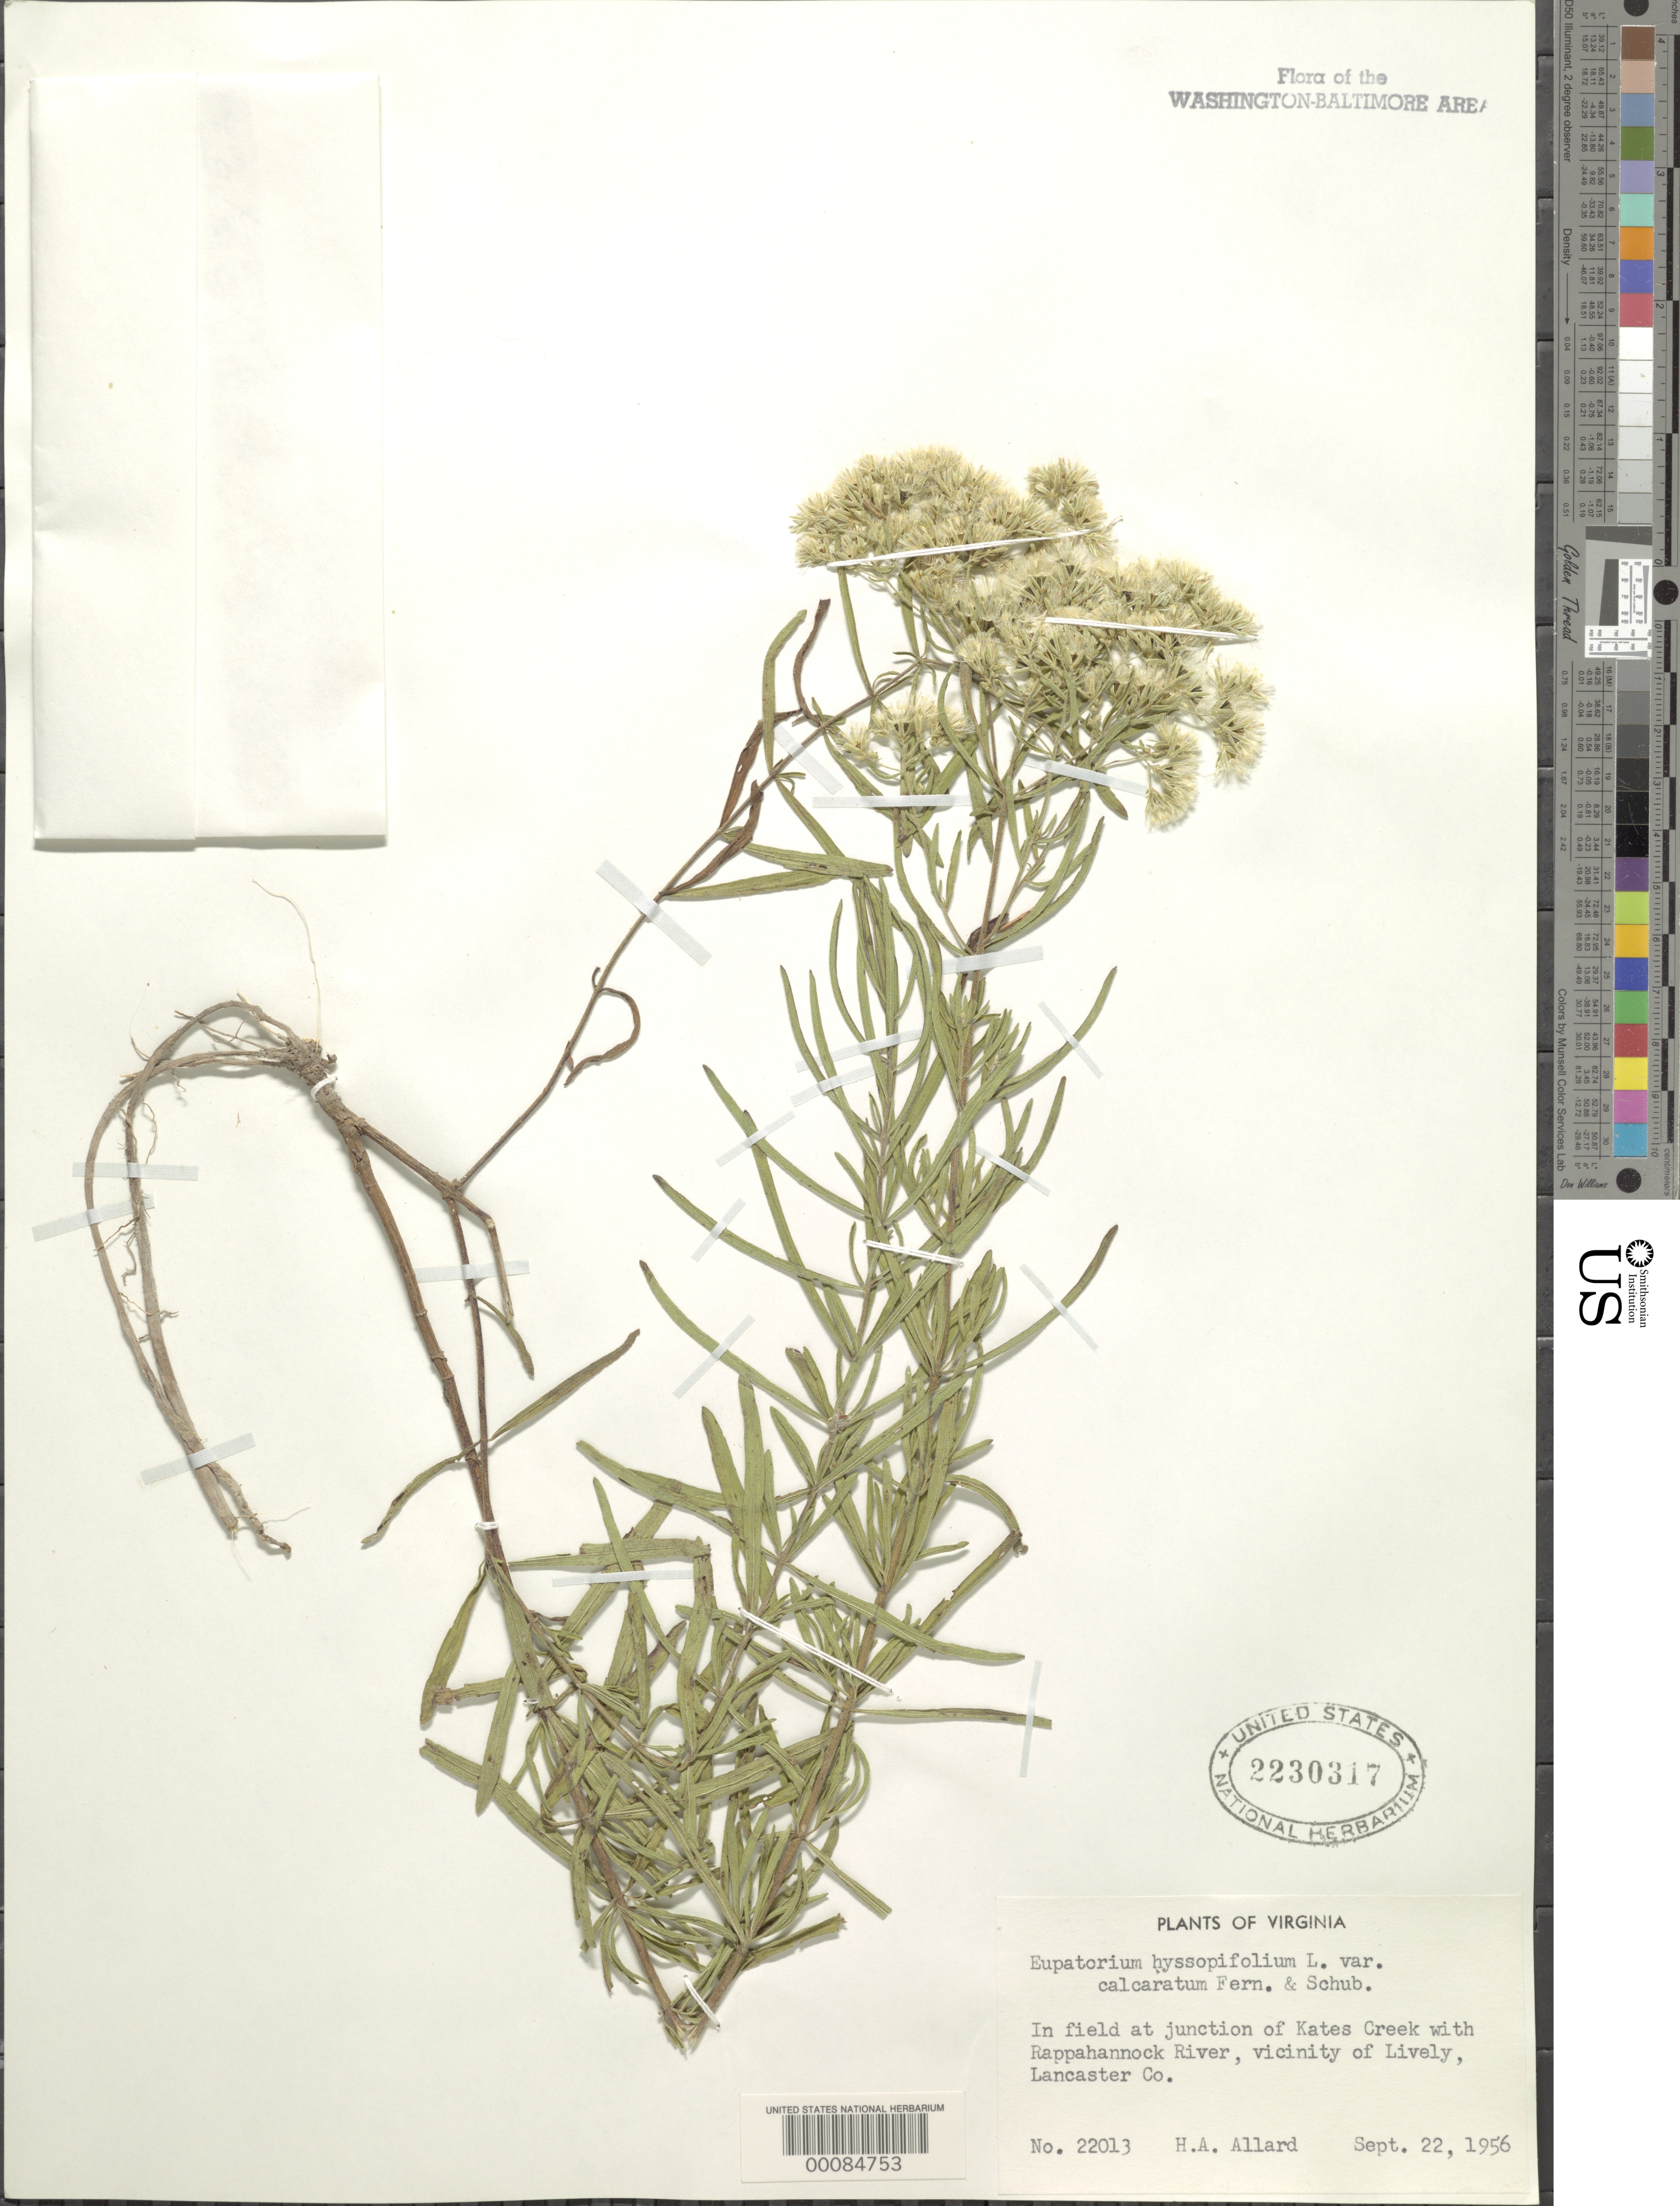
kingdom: Plantae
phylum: Tracheophyta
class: Magnoliopsida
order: Asterales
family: Asteraceae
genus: Eupatorium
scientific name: Eupatorium hyssopifolium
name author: L.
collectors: H. A. Allard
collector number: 22013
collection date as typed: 22 Sep 1956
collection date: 1956-09-22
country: United States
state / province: Virginia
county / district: Lancaster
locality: Kates Creek junction with Rappahannock River, Lively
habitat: Field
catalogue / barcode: US 2230317